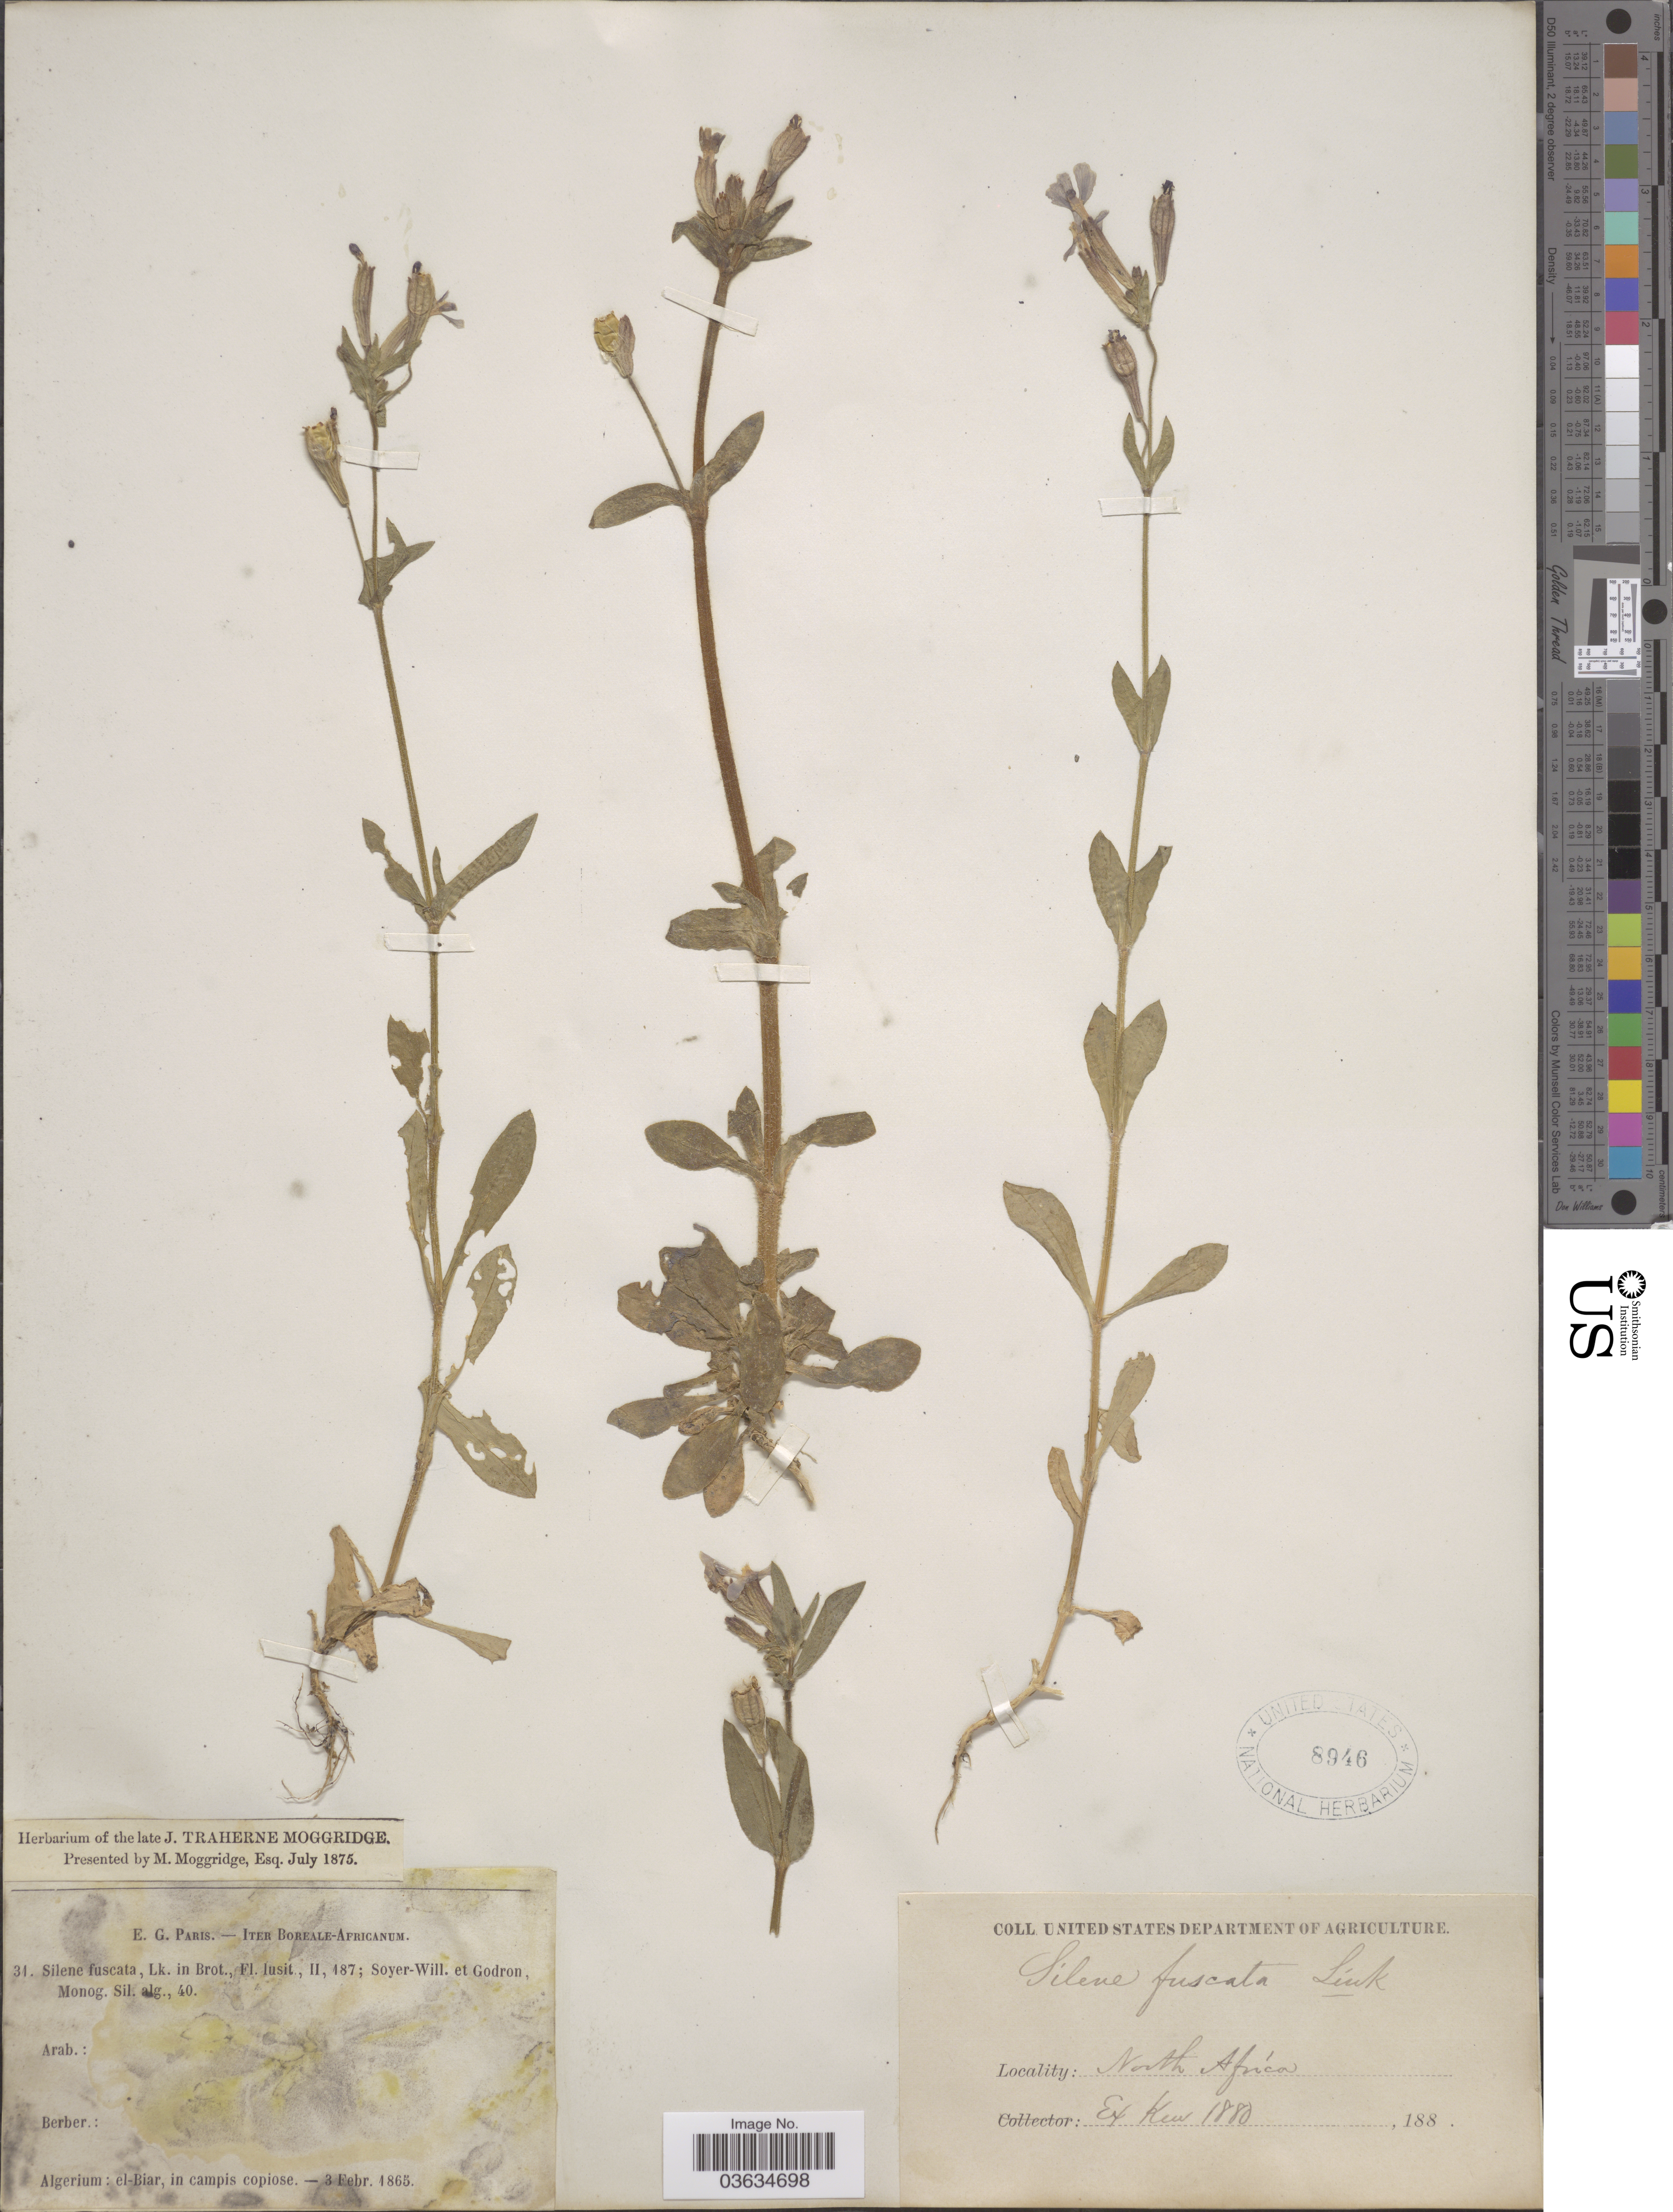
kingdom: Plantae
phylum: Tracheophyta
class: Magnoliopsida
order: Caryophyllales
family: Caryophyllaceae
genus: Silene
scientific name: Silene fuscata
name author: Link ex Brot.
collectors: Paris, E.G.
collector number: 31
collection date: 1865-02-03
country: Algeria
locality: Iter Boreale-Africanum. Algerium: el-Biar, in campis copiose. North Africa.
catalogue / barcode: US 8946